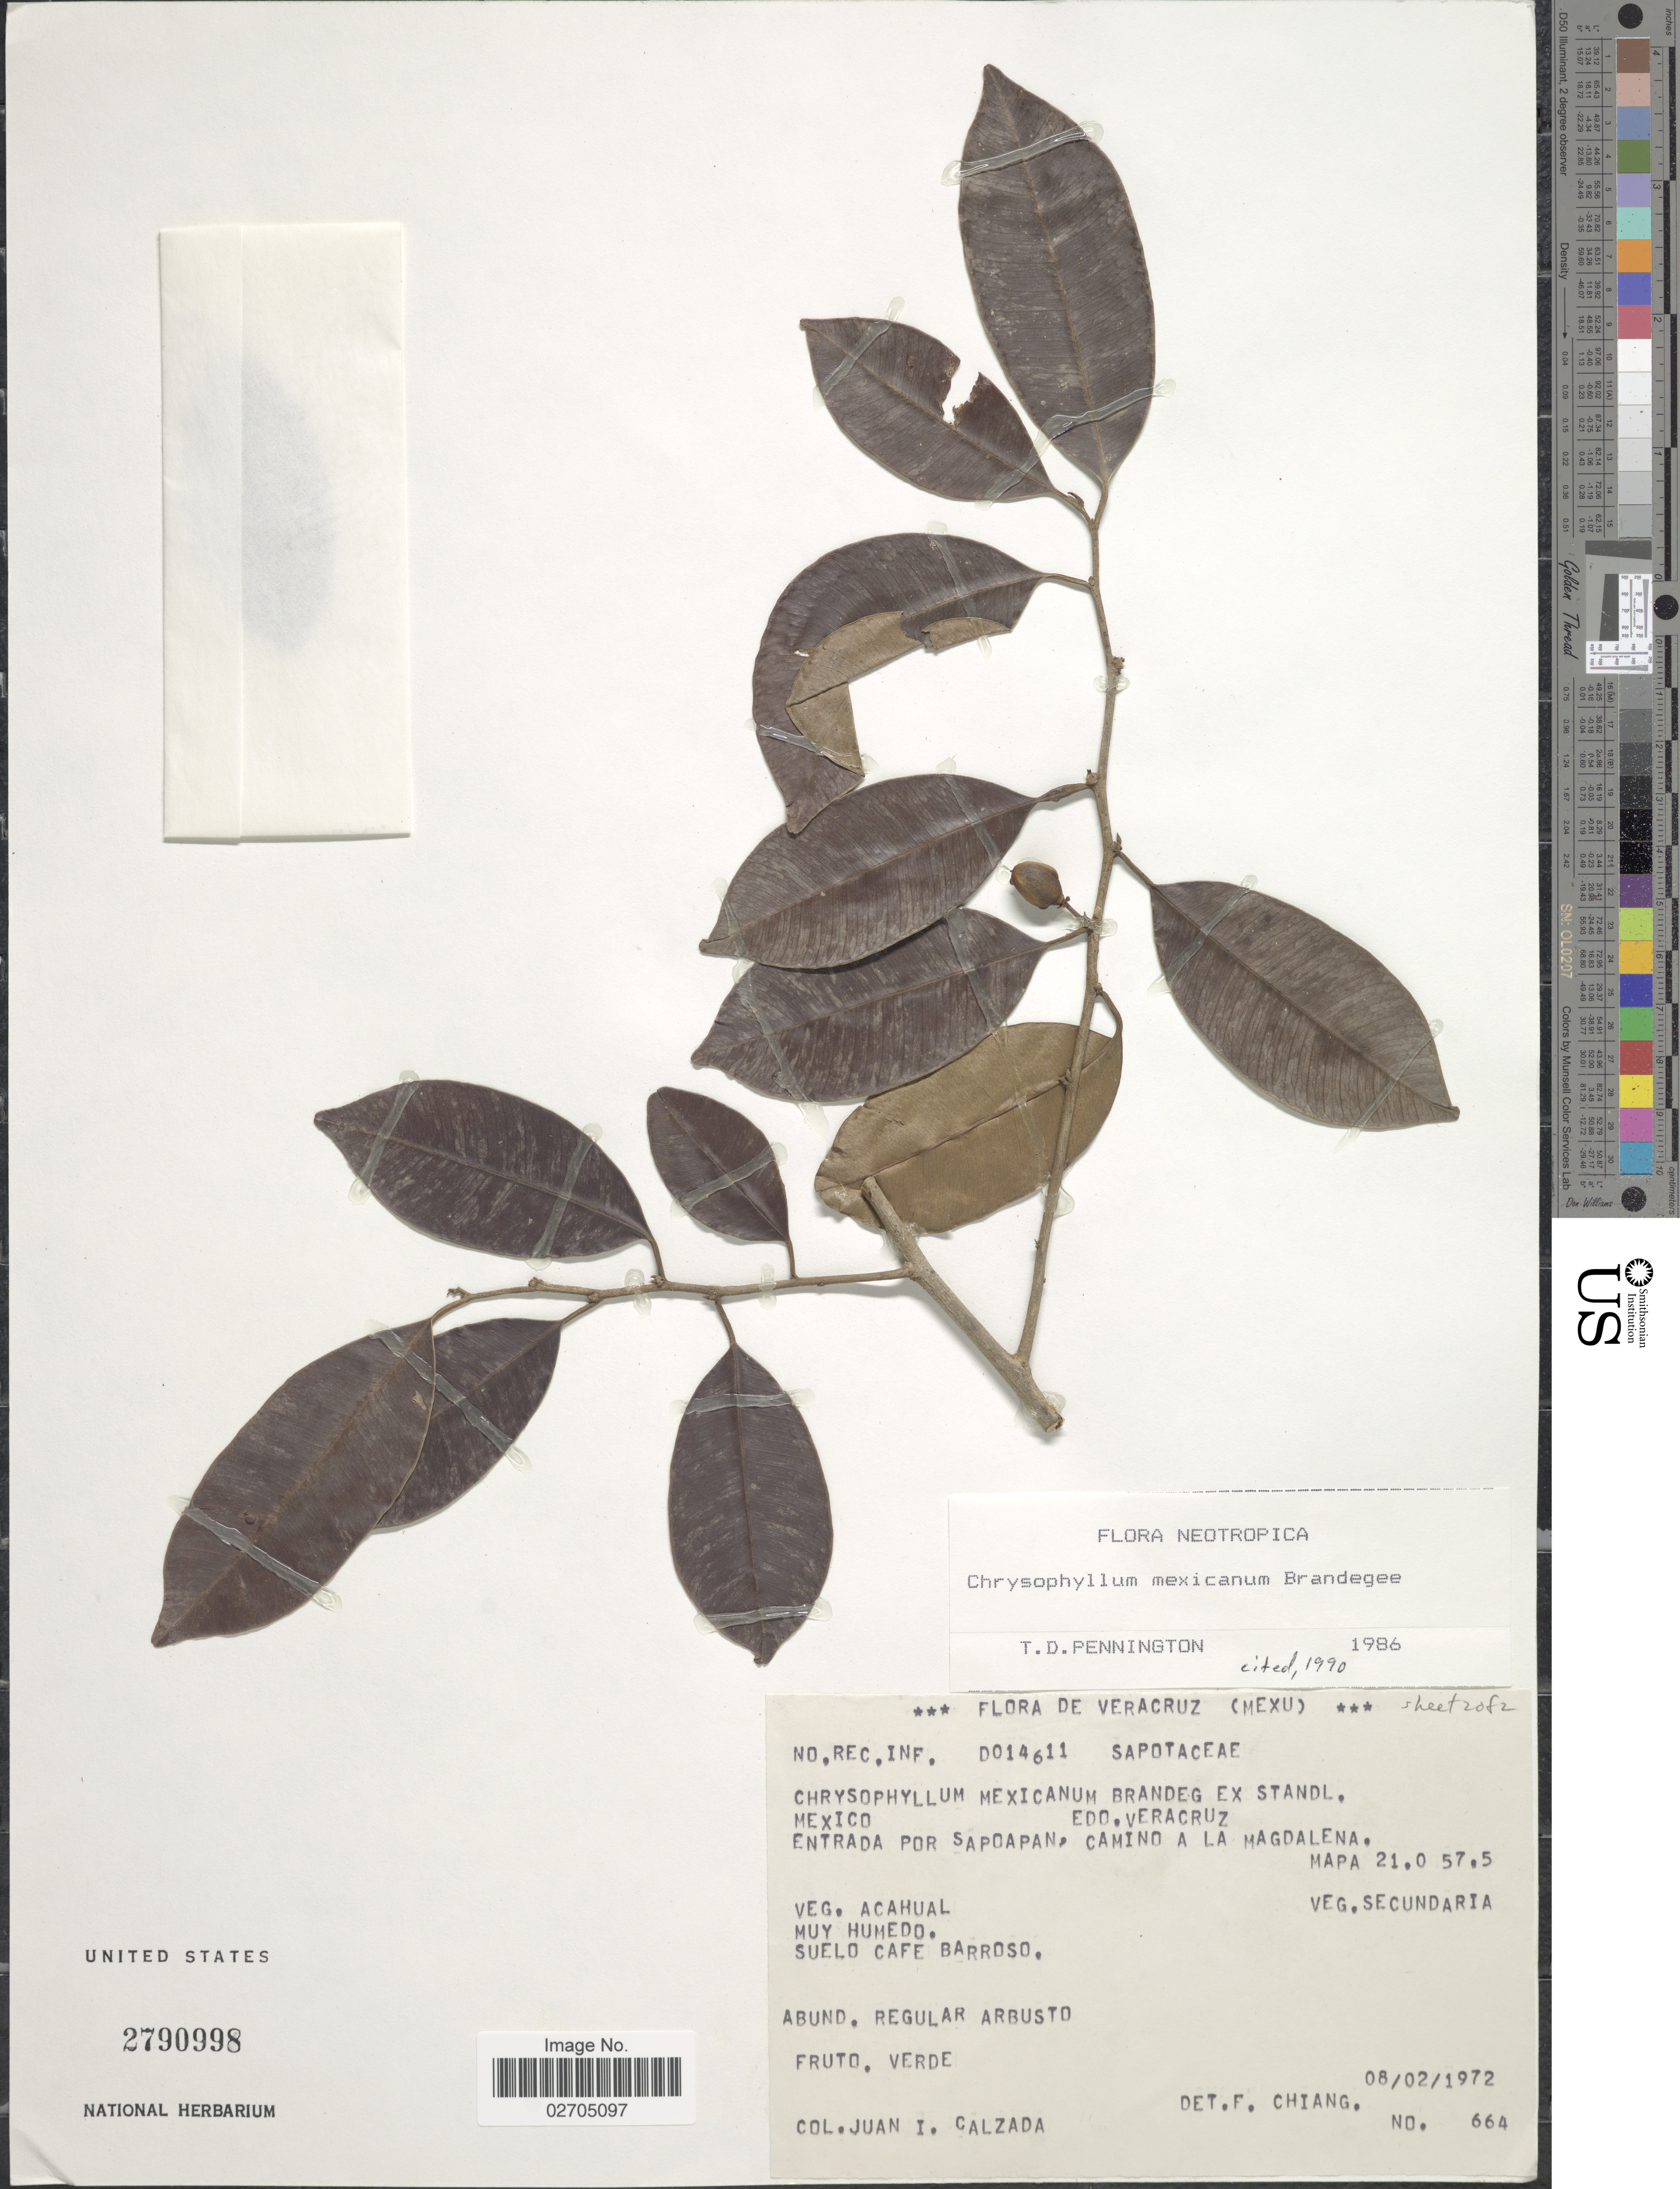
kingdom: Plantae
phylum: Tracheophyta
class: Magnoliopsida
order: Ericales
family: Sapotaceae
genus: Chrysophyllum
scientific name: Chrysophyllum mexicanum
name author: Brandegee ex Standl.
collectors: J. I. Calzada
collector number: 664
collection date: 1972-02-08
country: Mexico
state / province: Veracruz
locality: Veracruz, Entrada por Sapoapan, camino a La Magdalena, Mapa 21.0 57.5.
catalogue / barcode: US 2790998